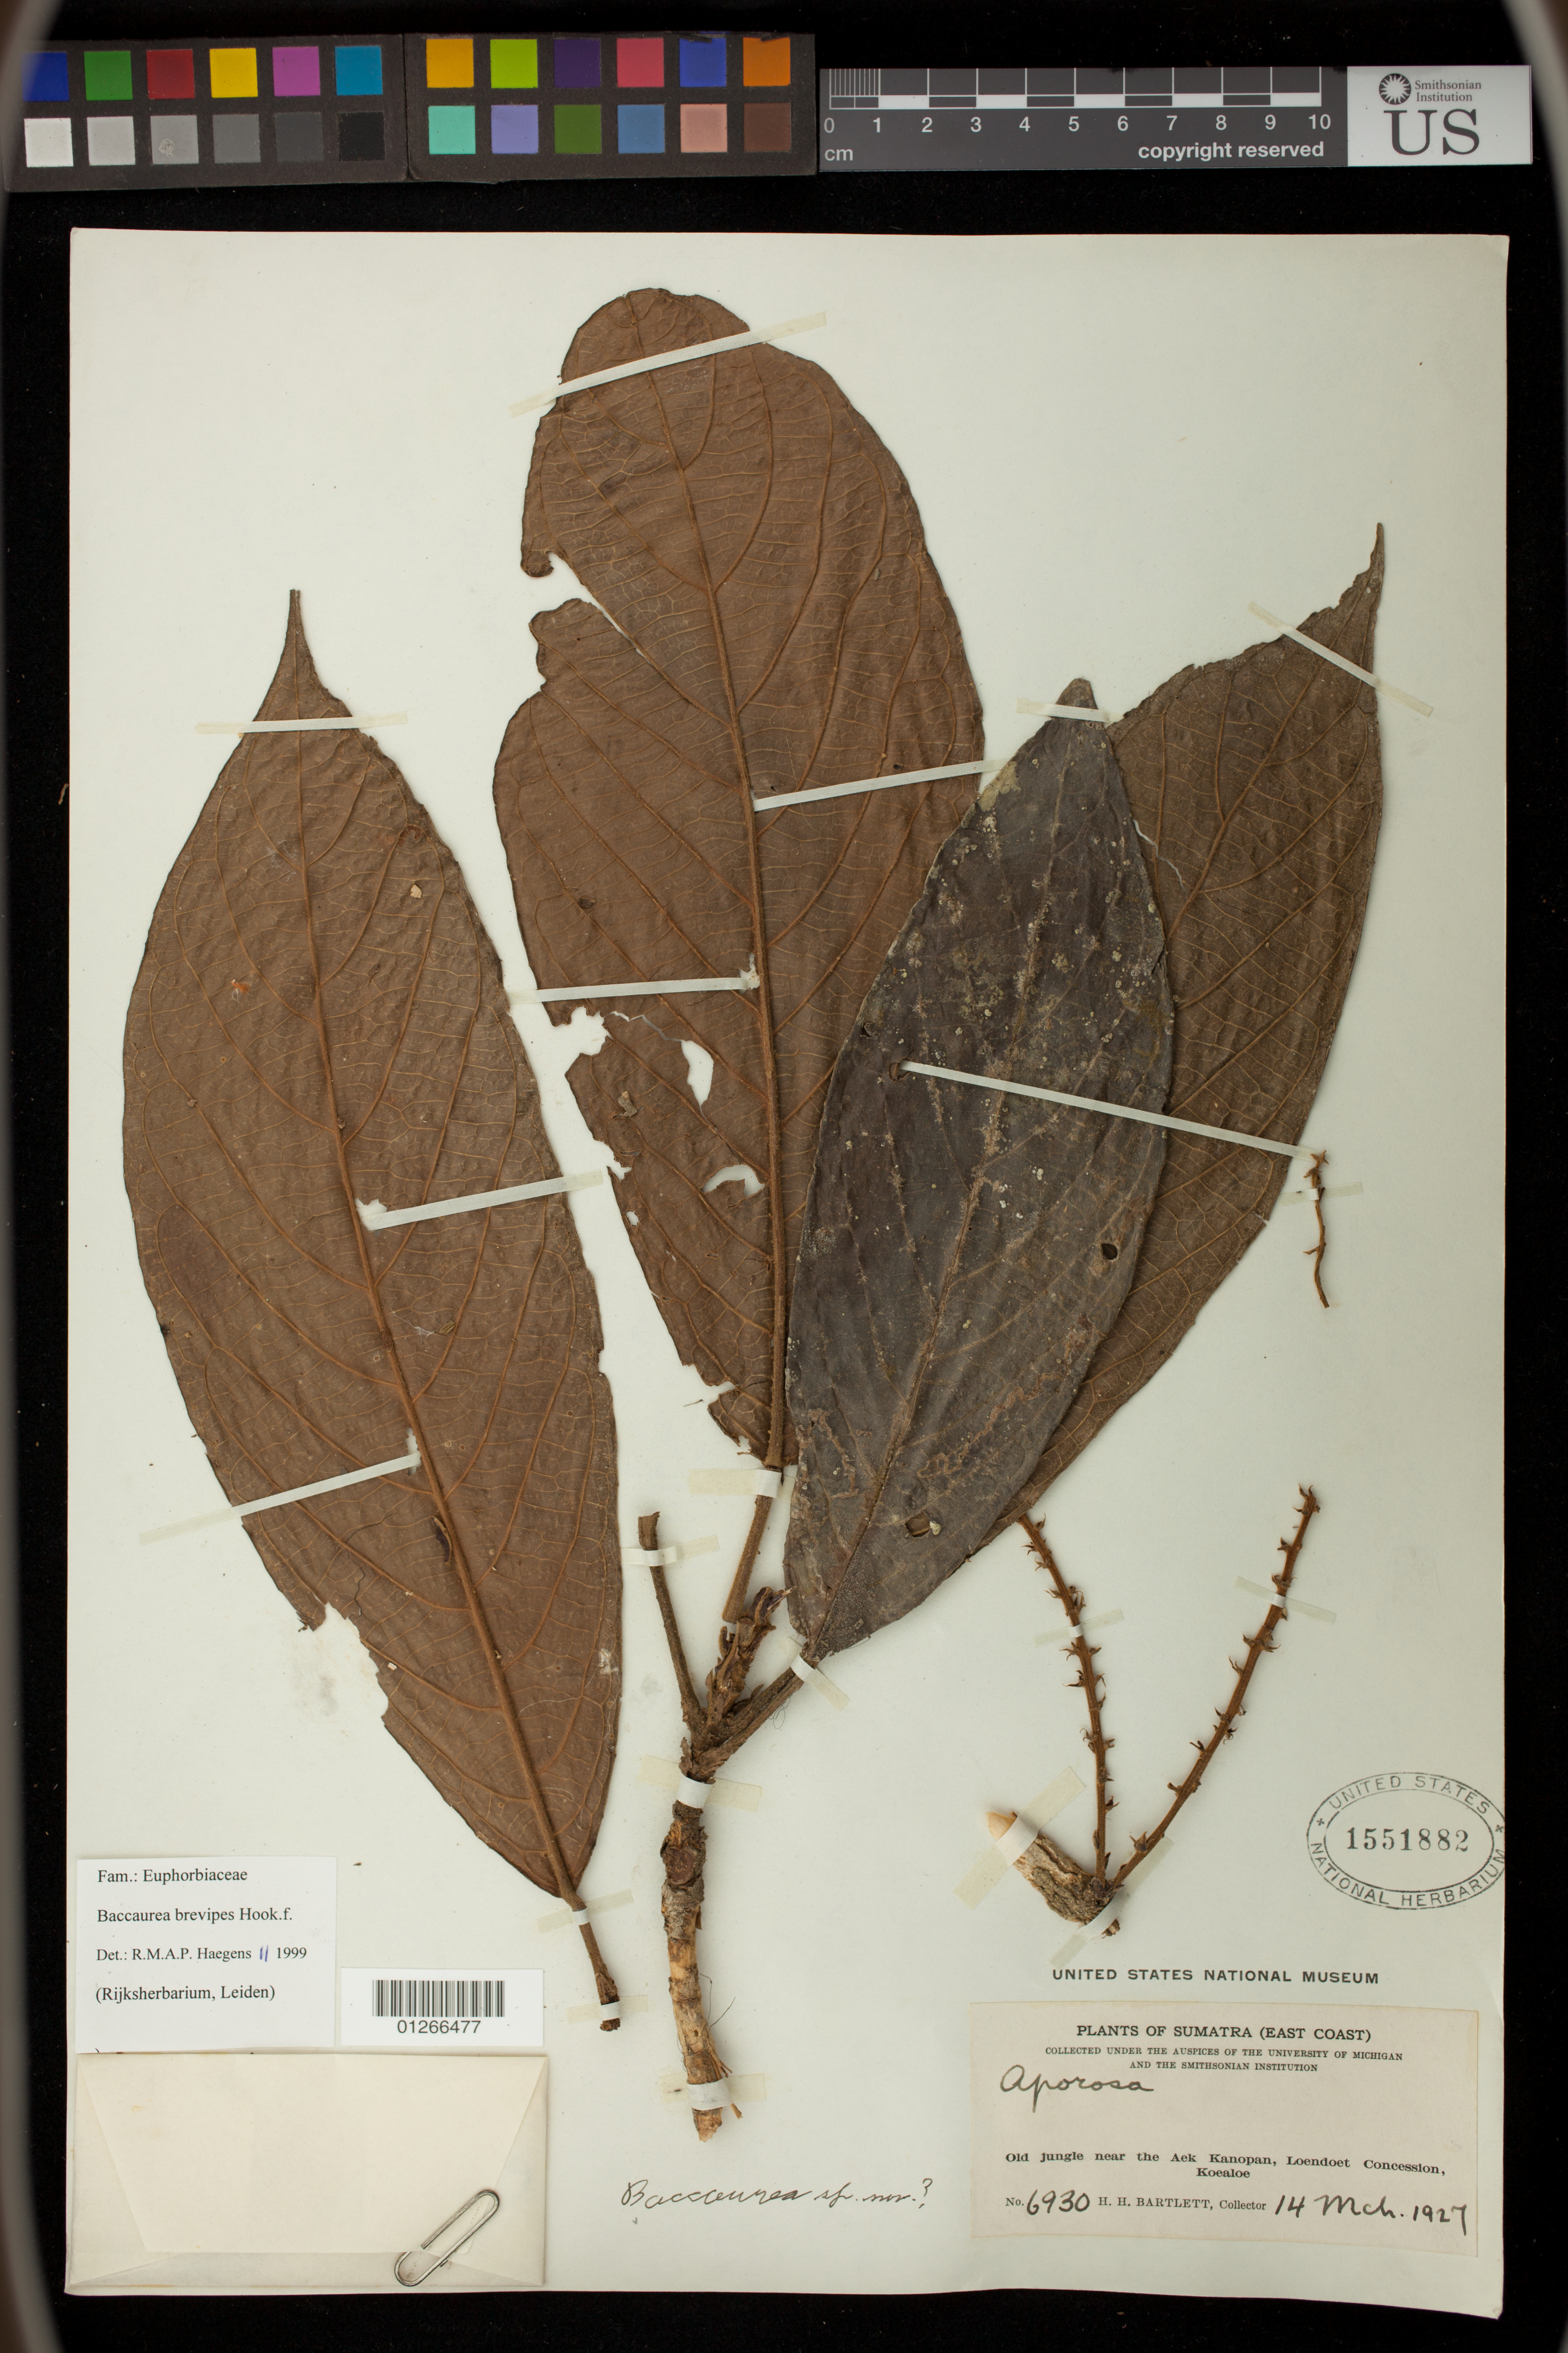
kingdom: Plantae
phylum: Tracheophyta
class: Magnoliopsida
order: Malpighiales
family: Phyllanthaceae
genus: Baccaurea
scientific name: Baccaurea brevipes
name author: Hook. f.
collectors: H. H. Bartlett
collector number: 6930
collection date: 1927-03-14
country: Indonesia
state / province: Sumatra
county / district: Sumatera Utara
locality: Sumatra (East Coast). Old jungle near the Aek Kanopan, Loendoet Concession, Koealoe.